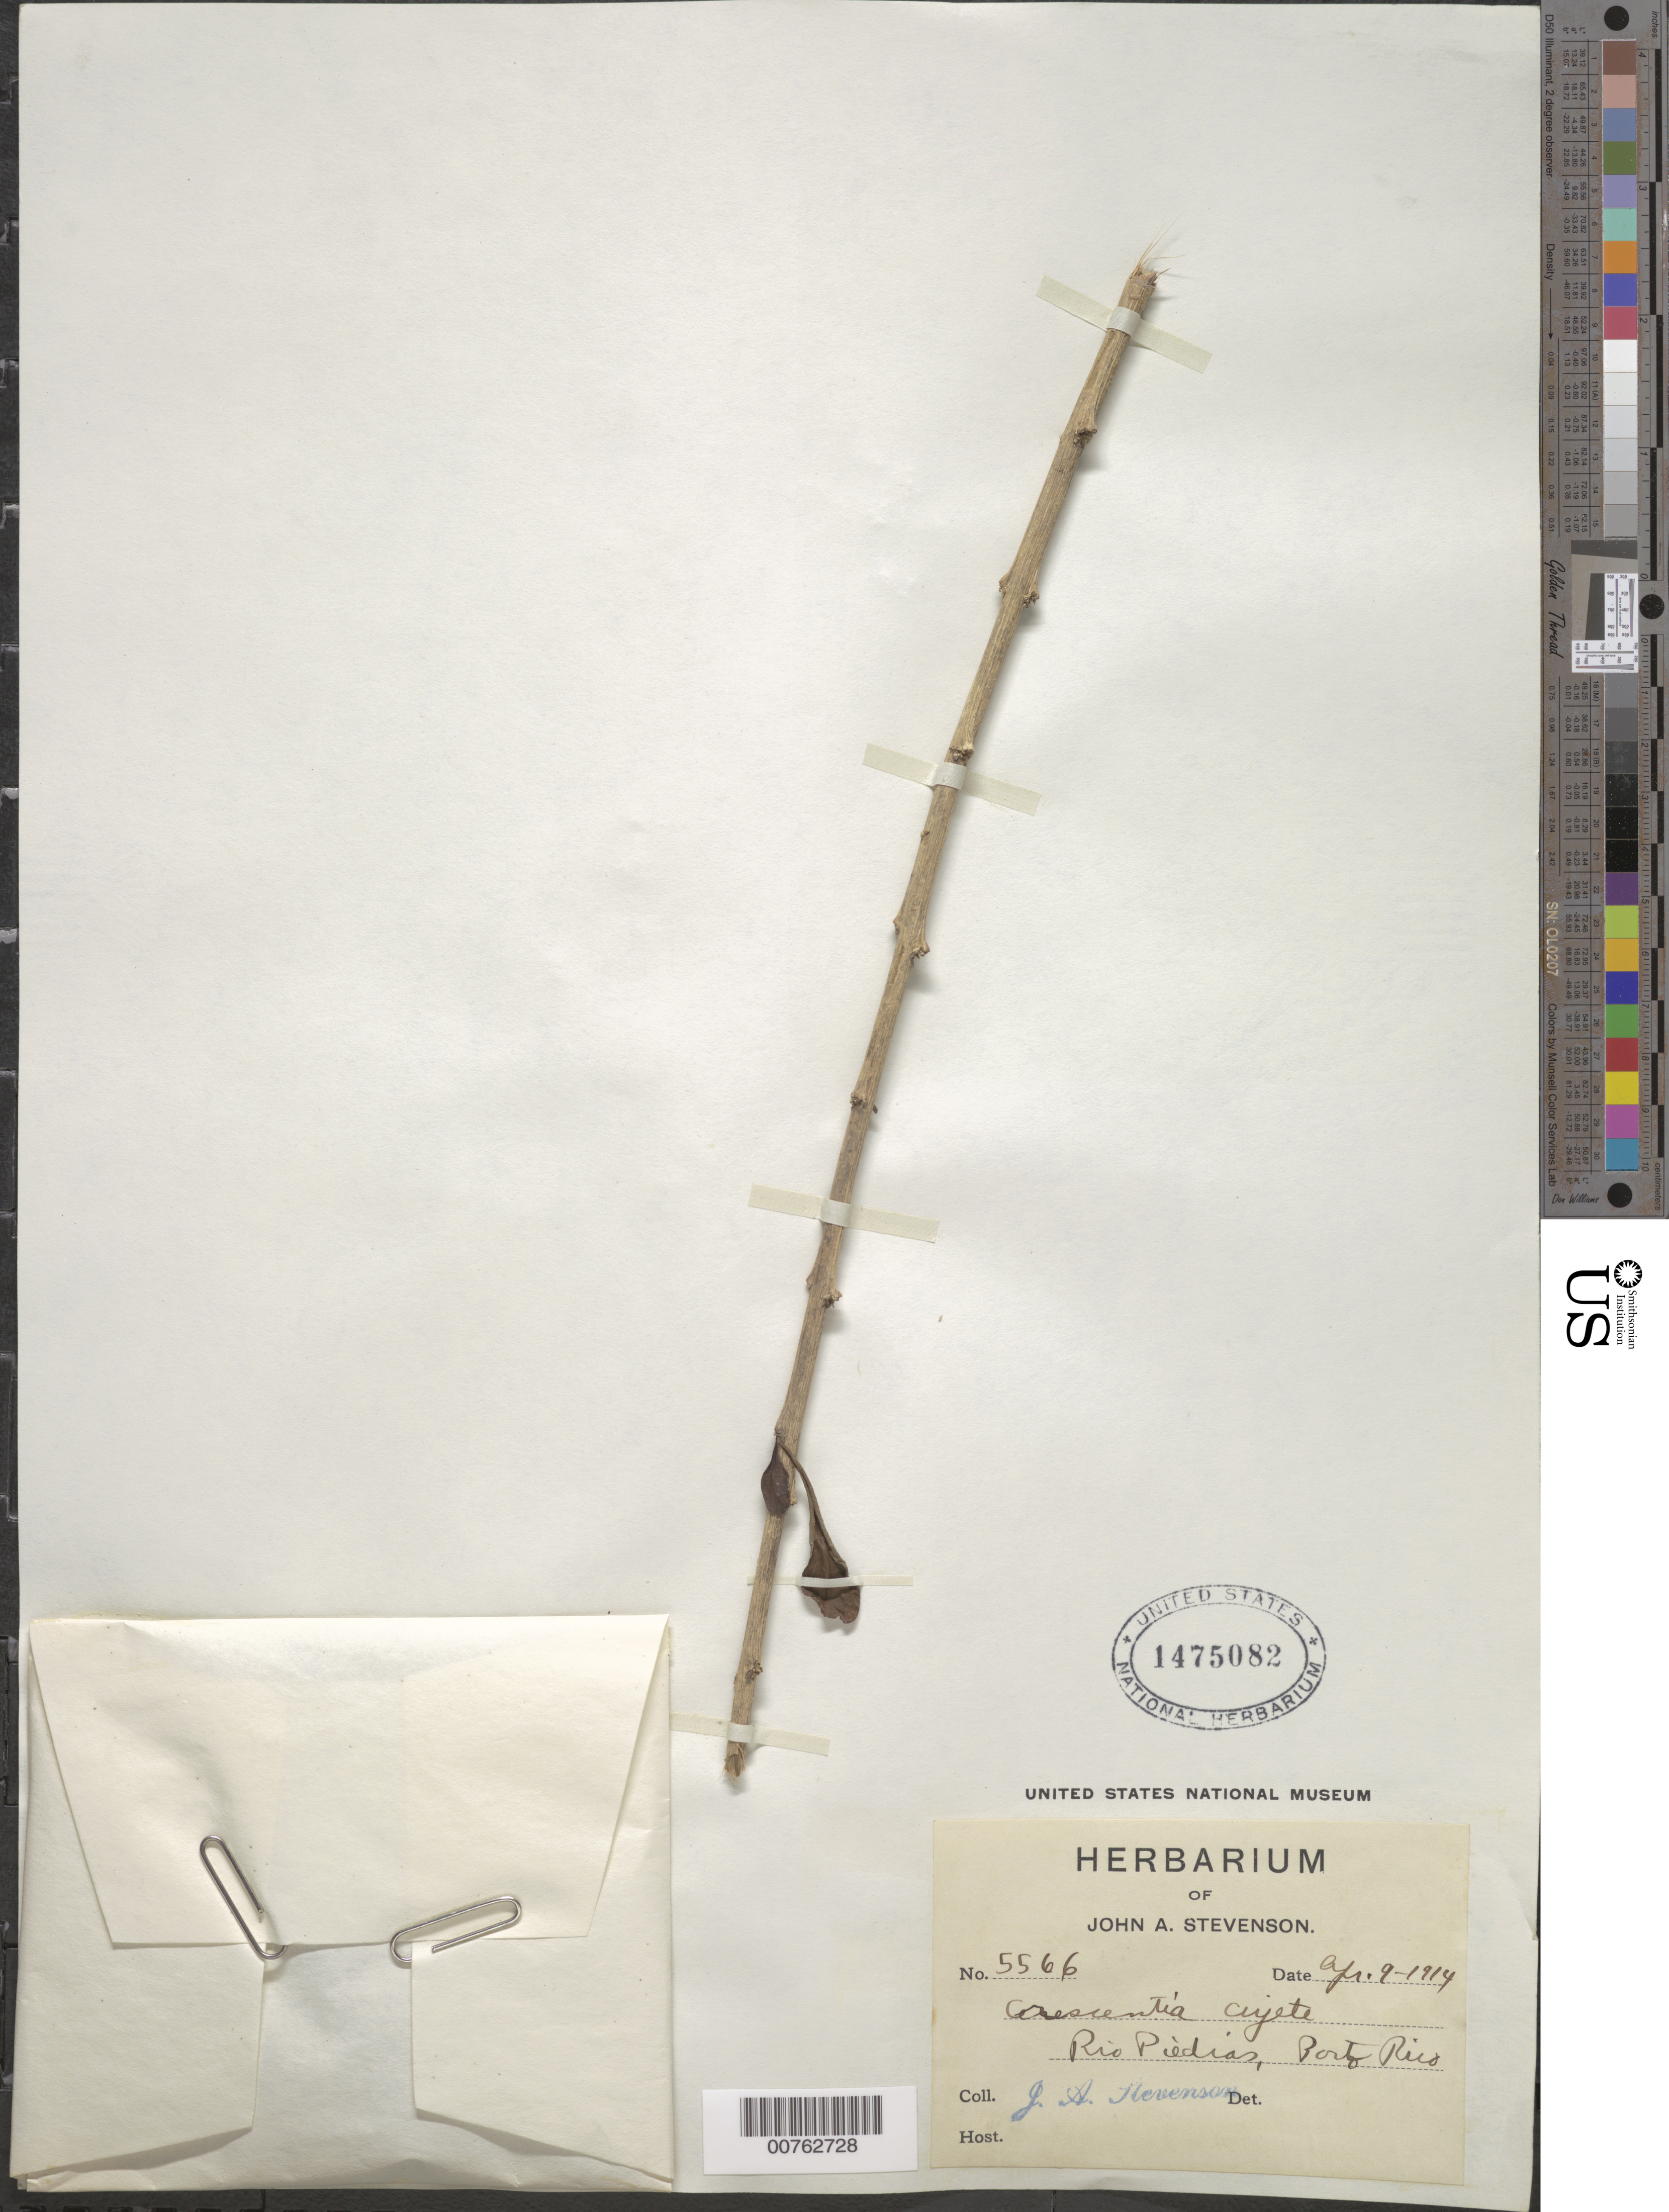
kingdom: Plantae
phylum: Tracheophyta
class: Magnoliopsida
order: Lamiales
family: Bignoniaceae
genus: Crescentia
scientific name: Crescentia cujete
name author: L.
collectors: J. Stevenson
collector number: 5566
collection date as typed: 09 Apr 1914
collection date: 1914-04-09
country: Puerto Rico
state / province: San Juan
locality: Río Piedras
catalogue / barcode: US 1475082